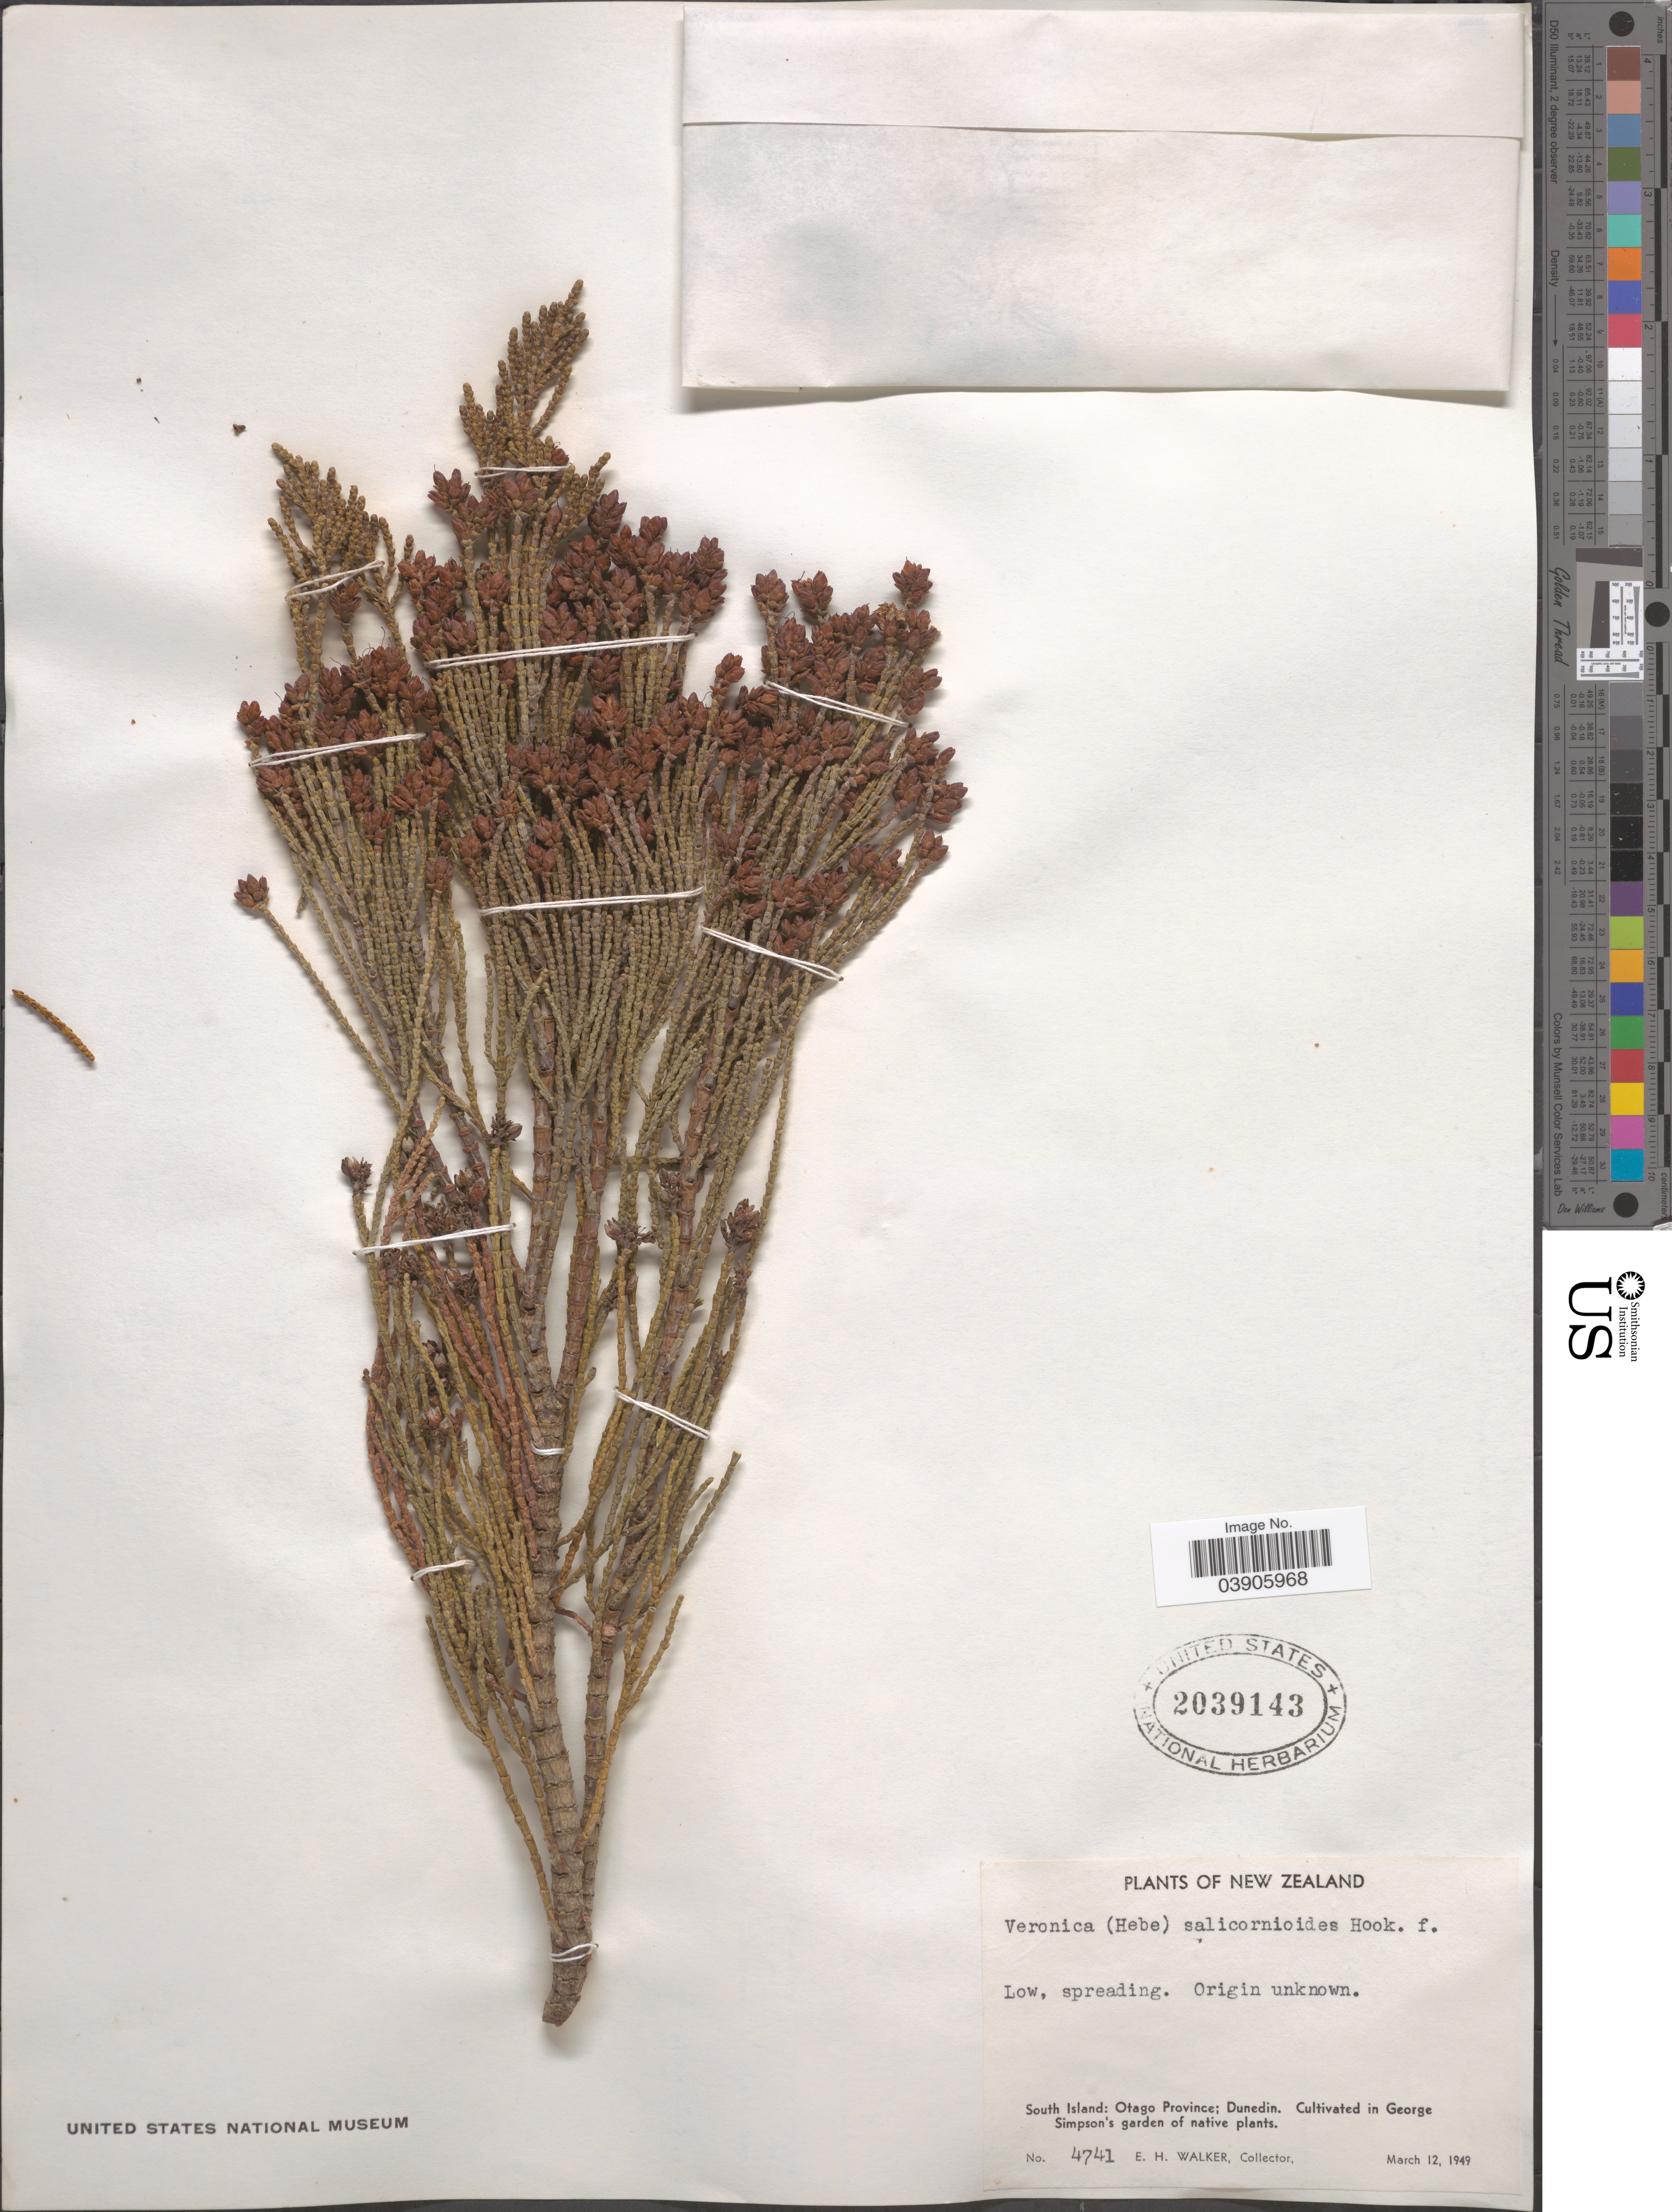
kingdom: Plantae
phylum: Tracheophyta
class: Magnoliopsida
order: Lamiales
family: Plantaginaceae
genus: Hebe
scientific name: Hebe salicornioides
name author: (Hook. f.) Cockayne & Allan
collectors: E. H. Walker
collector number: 4741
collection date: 1949-03-12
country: New Zealand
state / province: Otago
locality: South Island: Dunedin. Cultivated in George Simpson's garden.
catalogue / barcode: US 2039143